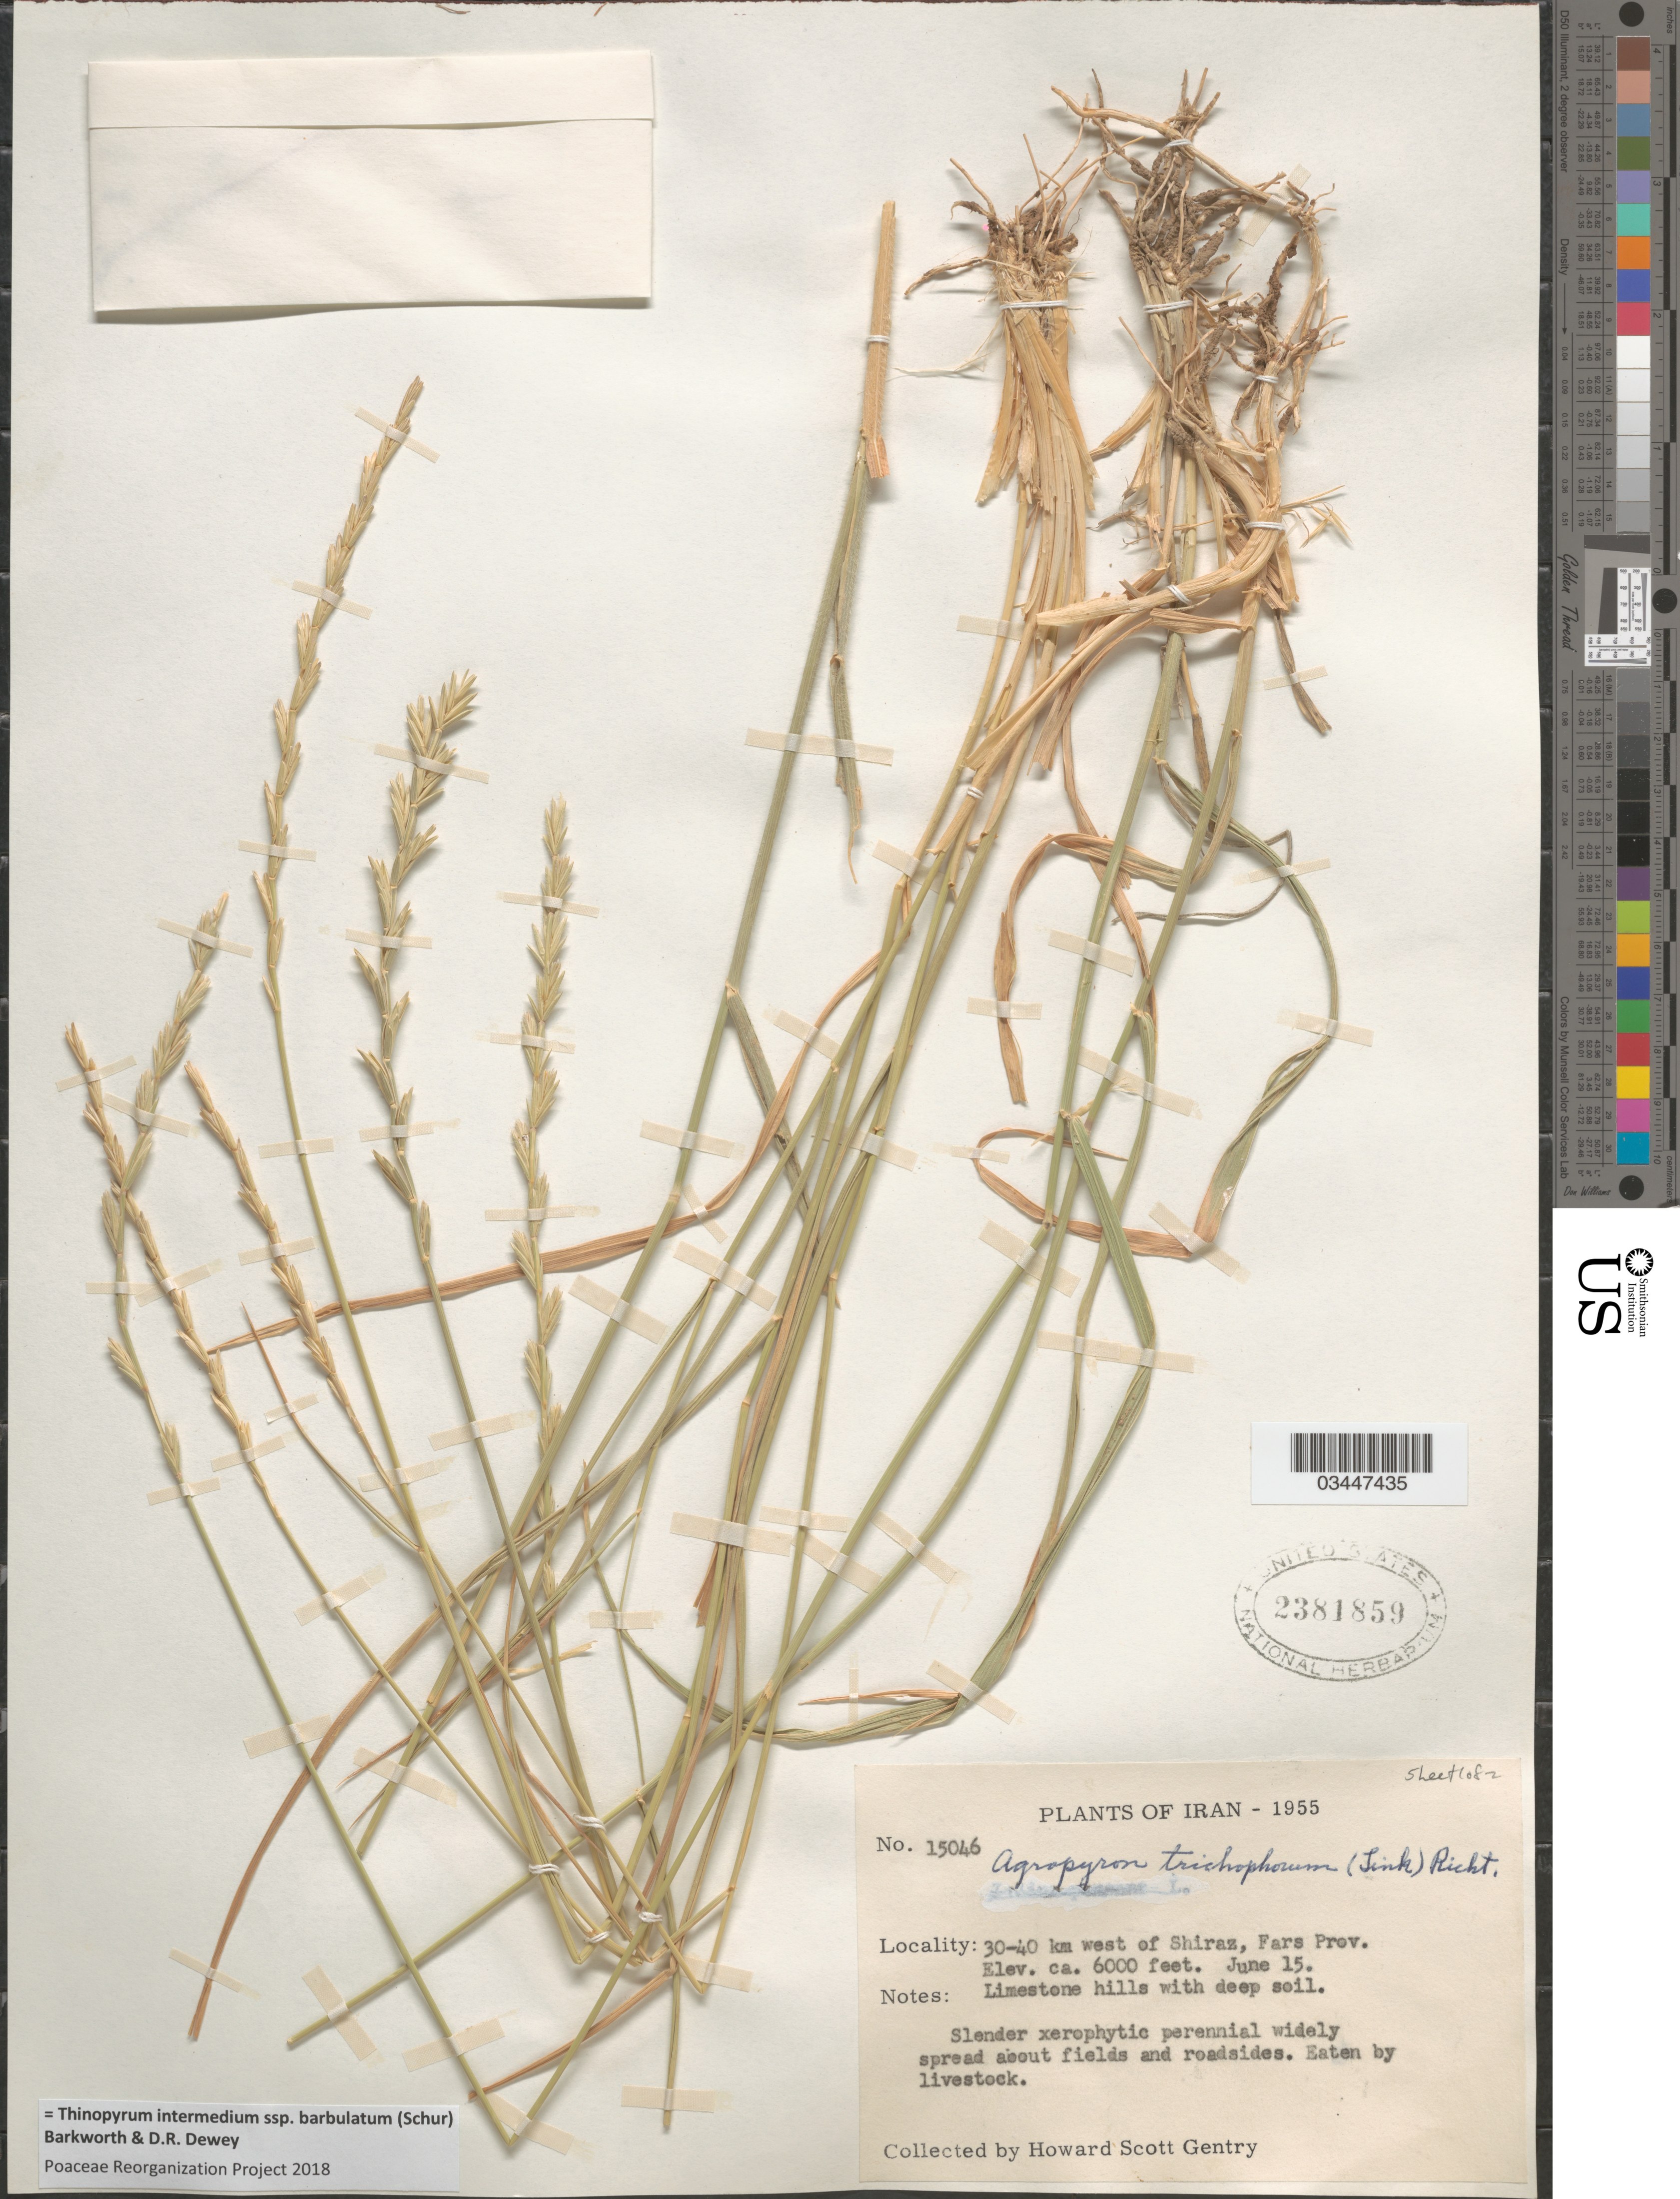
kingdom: Plantae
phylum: Tracheophyta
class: Liliopsida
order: Poales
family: Poaceae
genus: Thinopyrum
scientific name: Thinopyrum intermedium subsp. barbulatum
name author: (Schur) Barkworth & Dewey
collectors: H. S. Gentry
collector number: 15046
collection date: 1955-06-15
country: Iran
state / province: Fars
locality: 30-40 km west of Shiraz. Limestone hills with deep soil.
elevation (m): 1829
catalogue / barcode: US 2381859